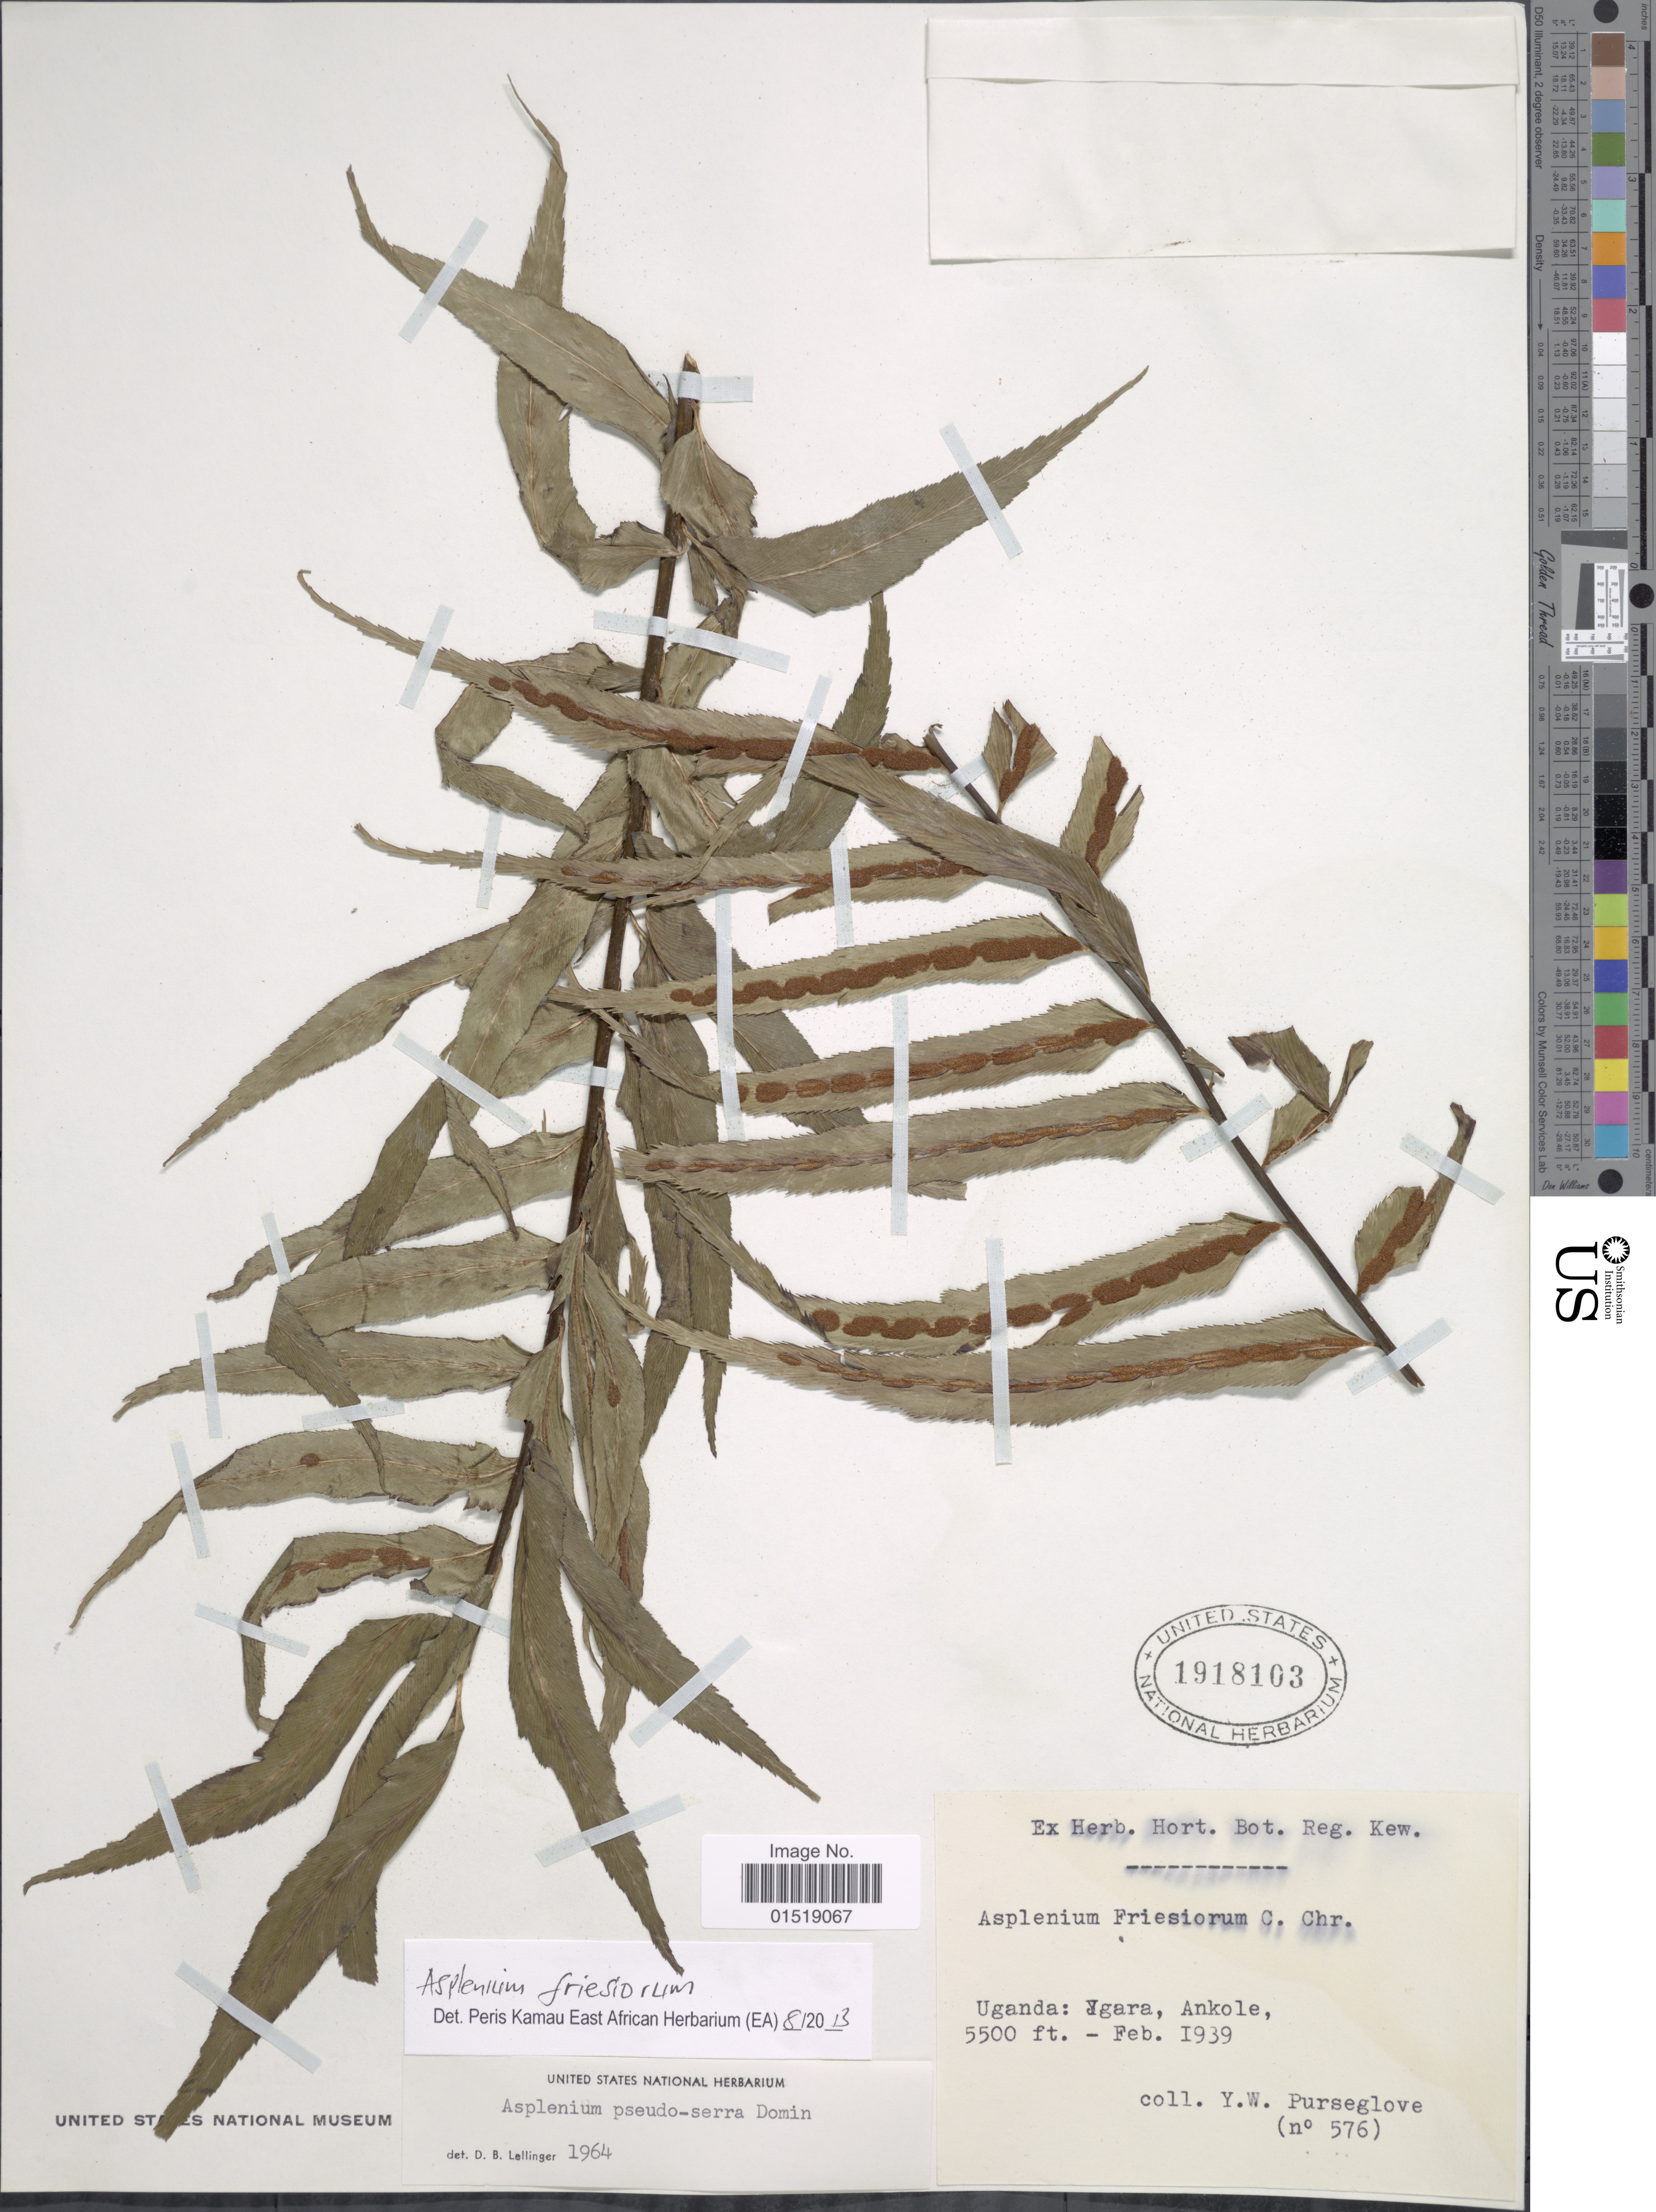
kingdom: Plantae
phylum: Tracheophyta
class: Polypodiopsida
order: Polypodiales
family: Aspleniaceae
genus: Asplenium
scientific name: Asplenium friesiorum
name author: C. Chr.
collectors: J. Purseglove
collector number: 576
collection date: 1939-02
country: Uganda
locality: Ygara, Ankole.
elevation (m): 1676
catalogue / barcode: US 1918103